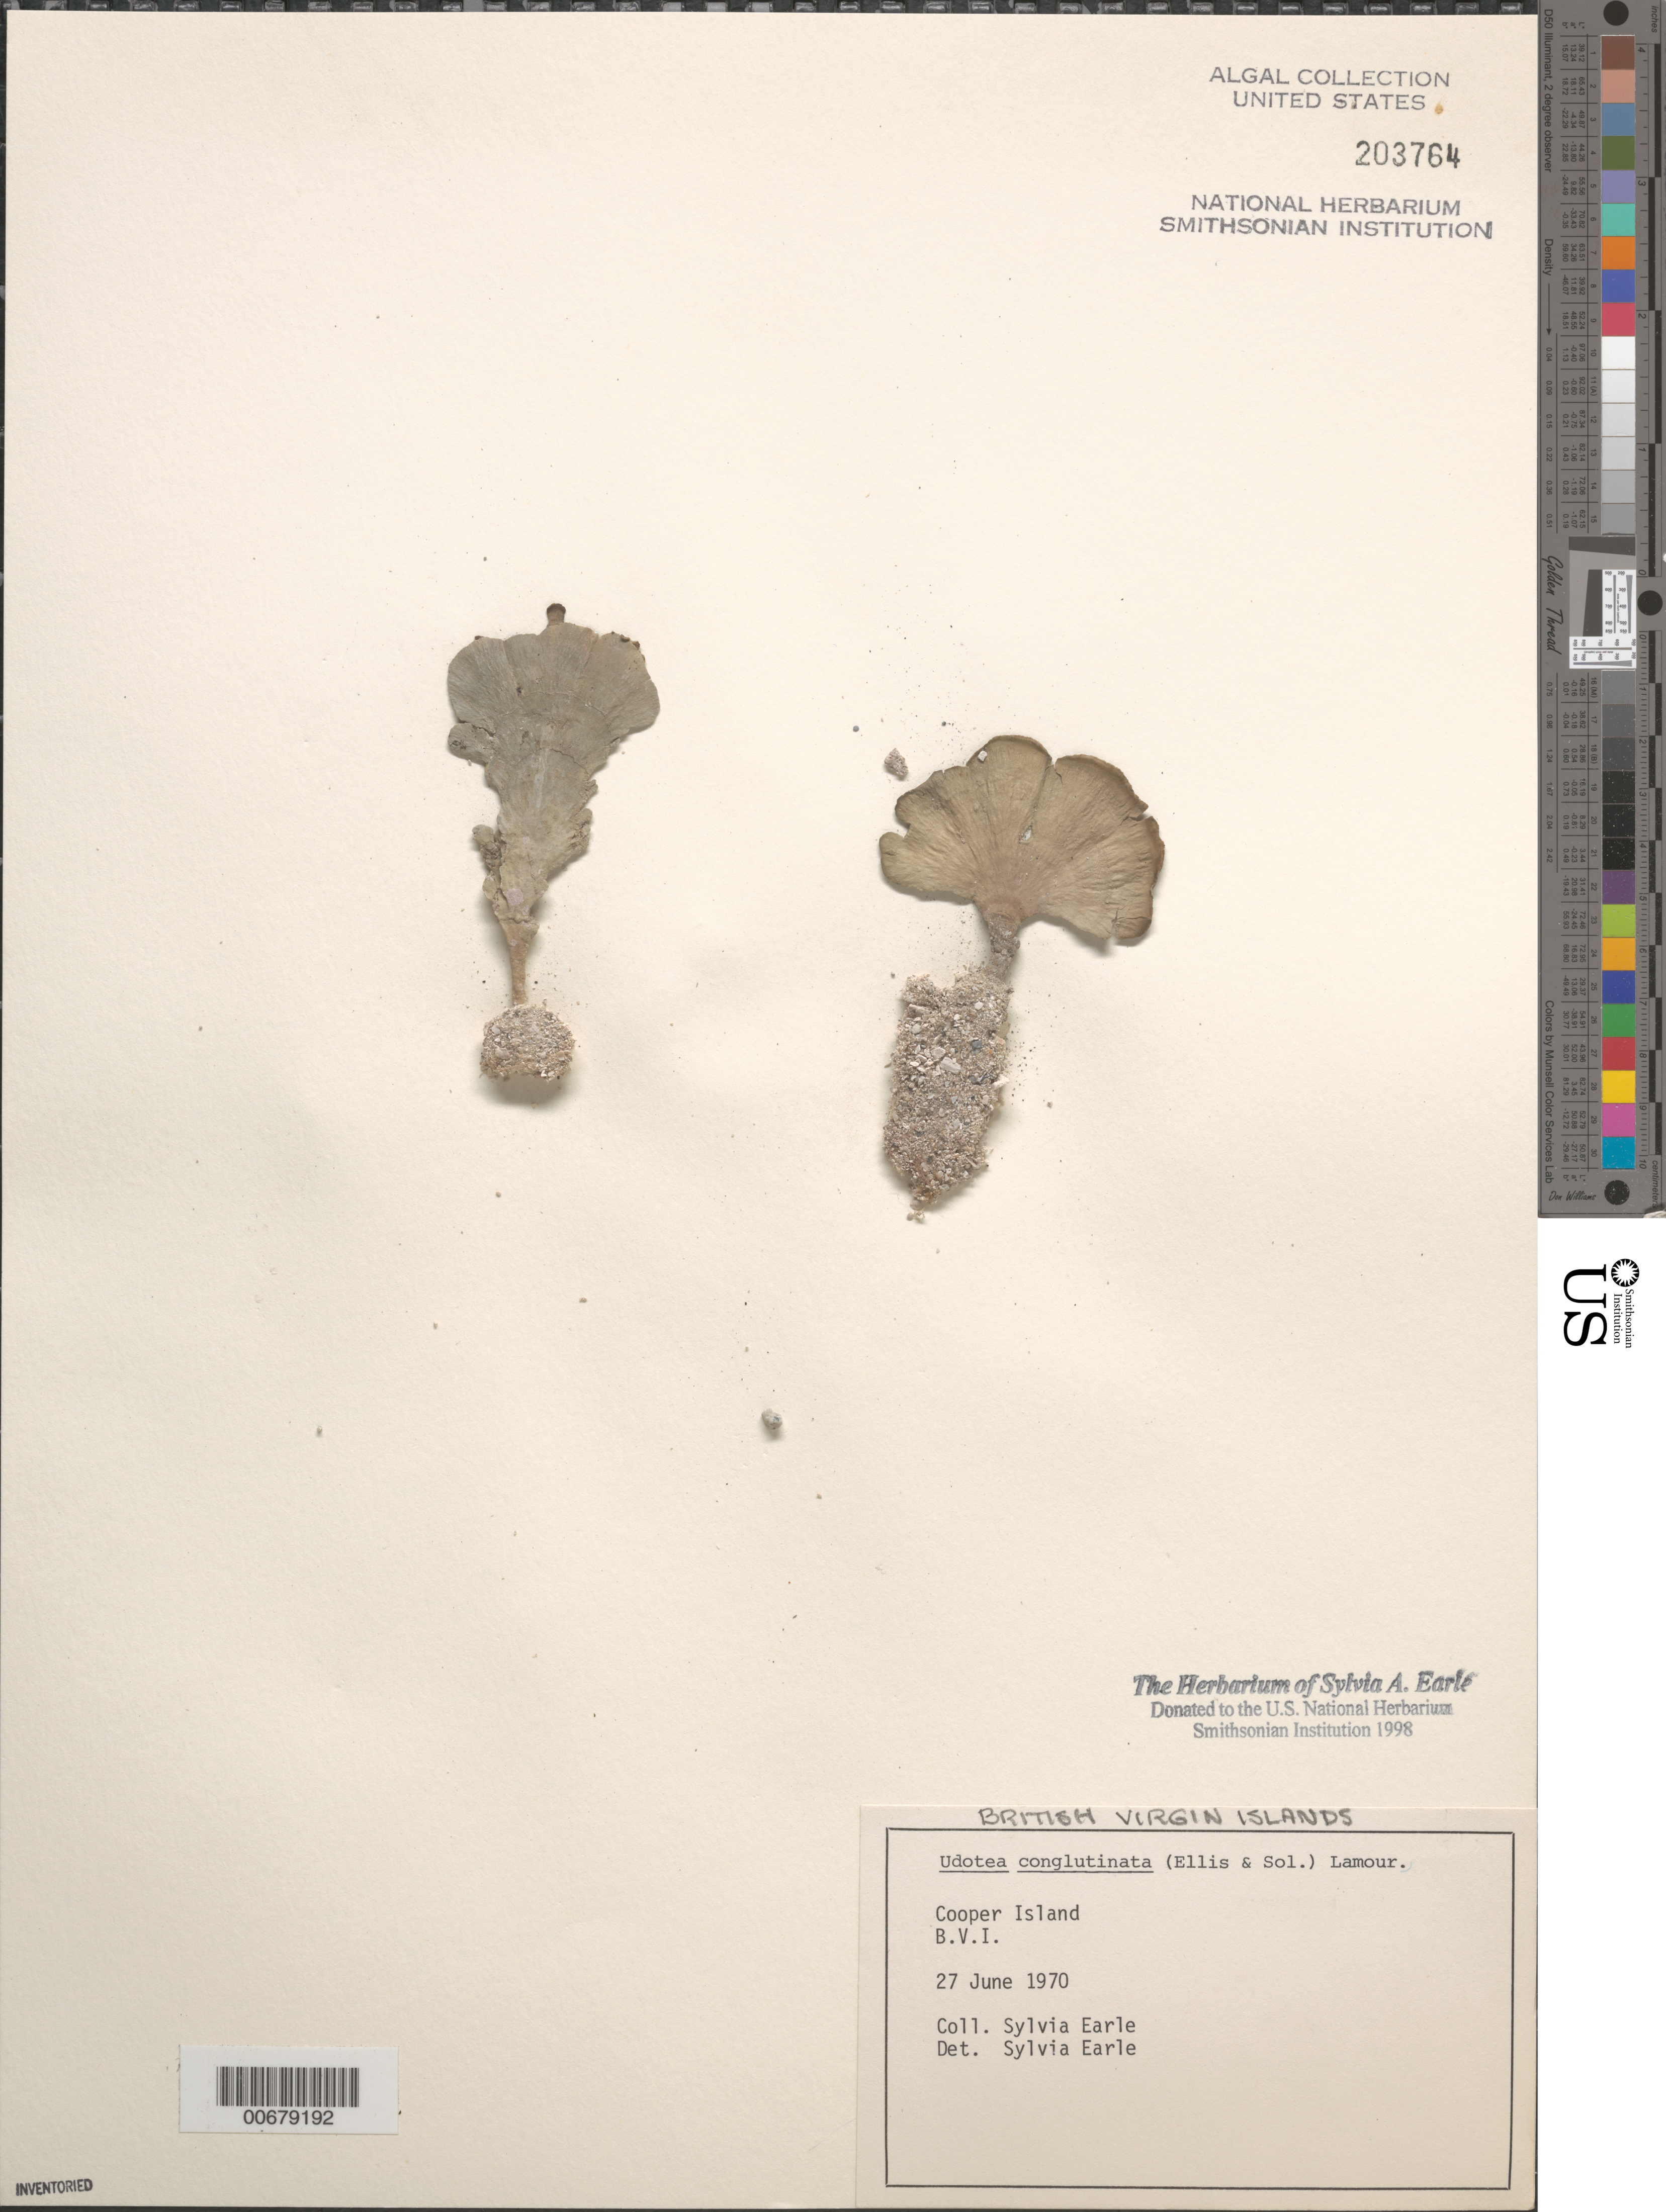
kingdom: Plantae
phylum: Chlorophyta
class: Ulvophyceae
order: Bryopsidales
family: Udoteaceae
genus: Udotea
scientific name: Udotea conglutinata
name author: (Ellis & Sol.) J.V.Lamouroux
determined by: Earle, S. A.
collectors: S. A. Earle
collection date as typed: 27 Jun 1970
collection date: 1970-06-27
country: British Virgin Islands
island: Cooper Island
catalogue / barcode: US 203764